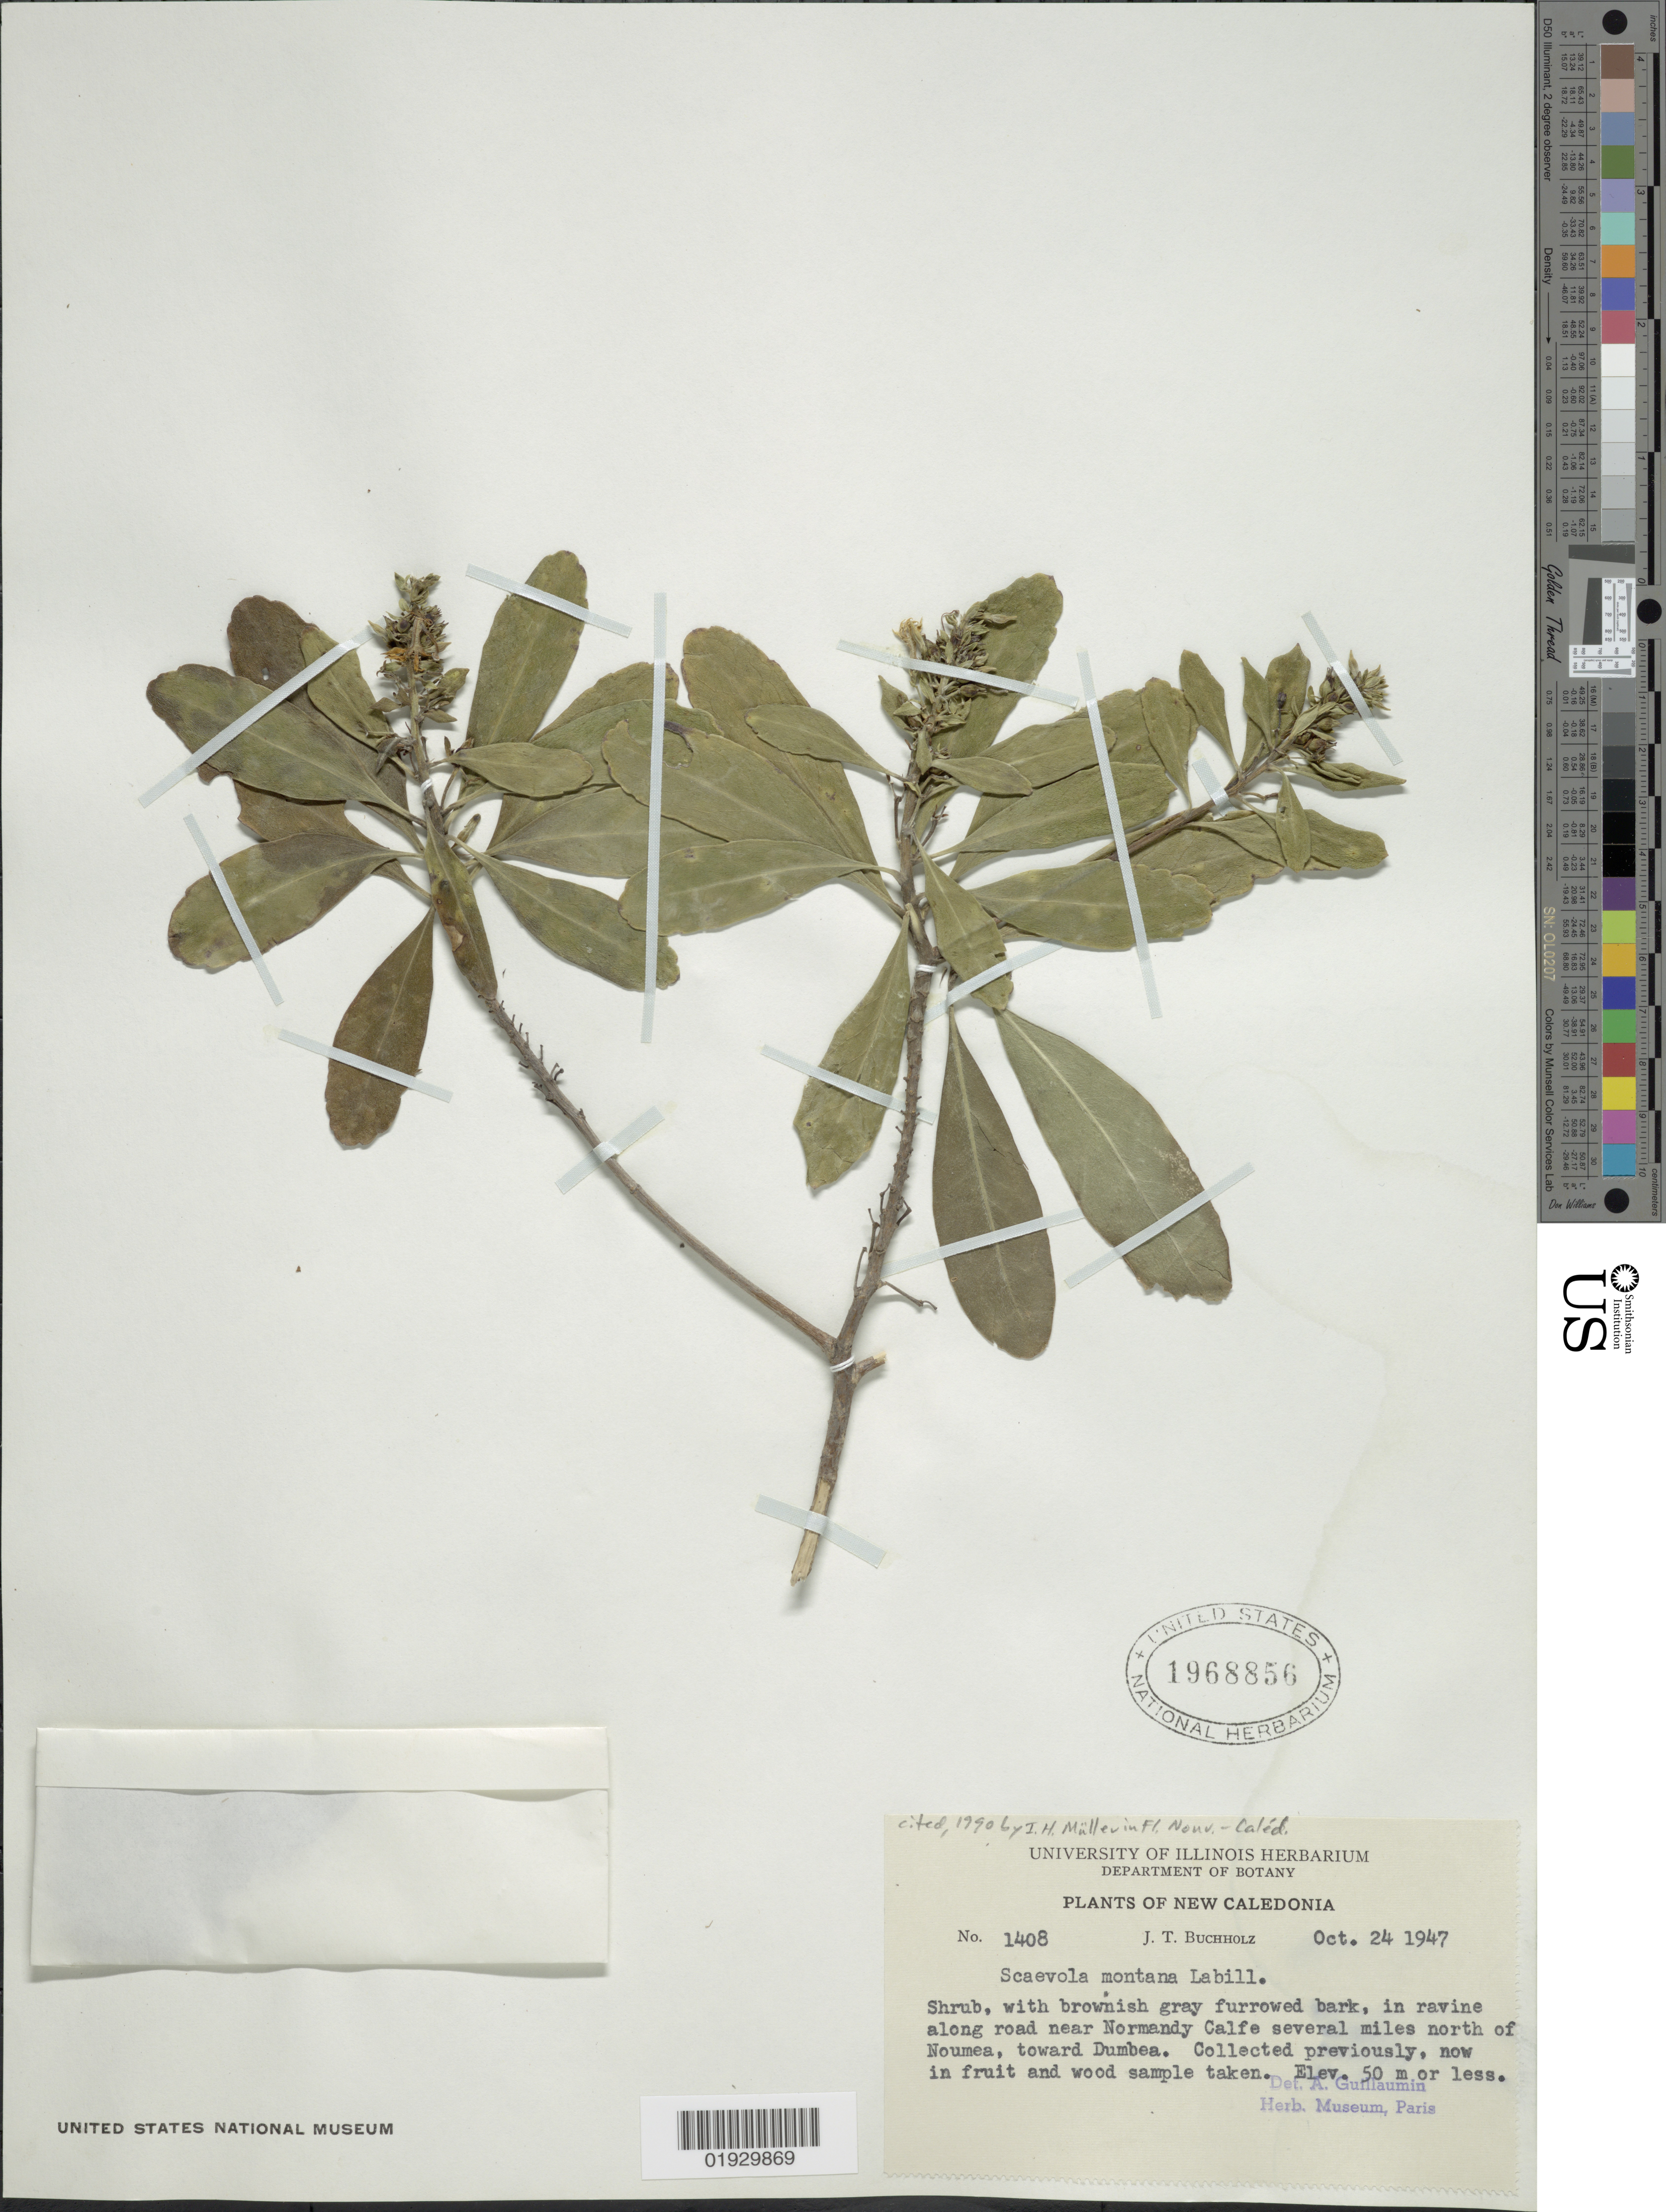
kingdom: Plantae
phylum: Tracheophyta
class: Magnoliopsida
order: Asterales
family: Goodeniaceae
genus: Scaevola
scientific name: Scaevola montana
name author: Labill.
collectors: J. T. Buchholz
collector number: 1408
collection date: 1947-10-24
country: New Caledonia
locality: In ravine along road near Normandy Calfe several miles north of Noumea, toward Dumbea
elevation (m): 50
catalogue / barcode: US 1968856